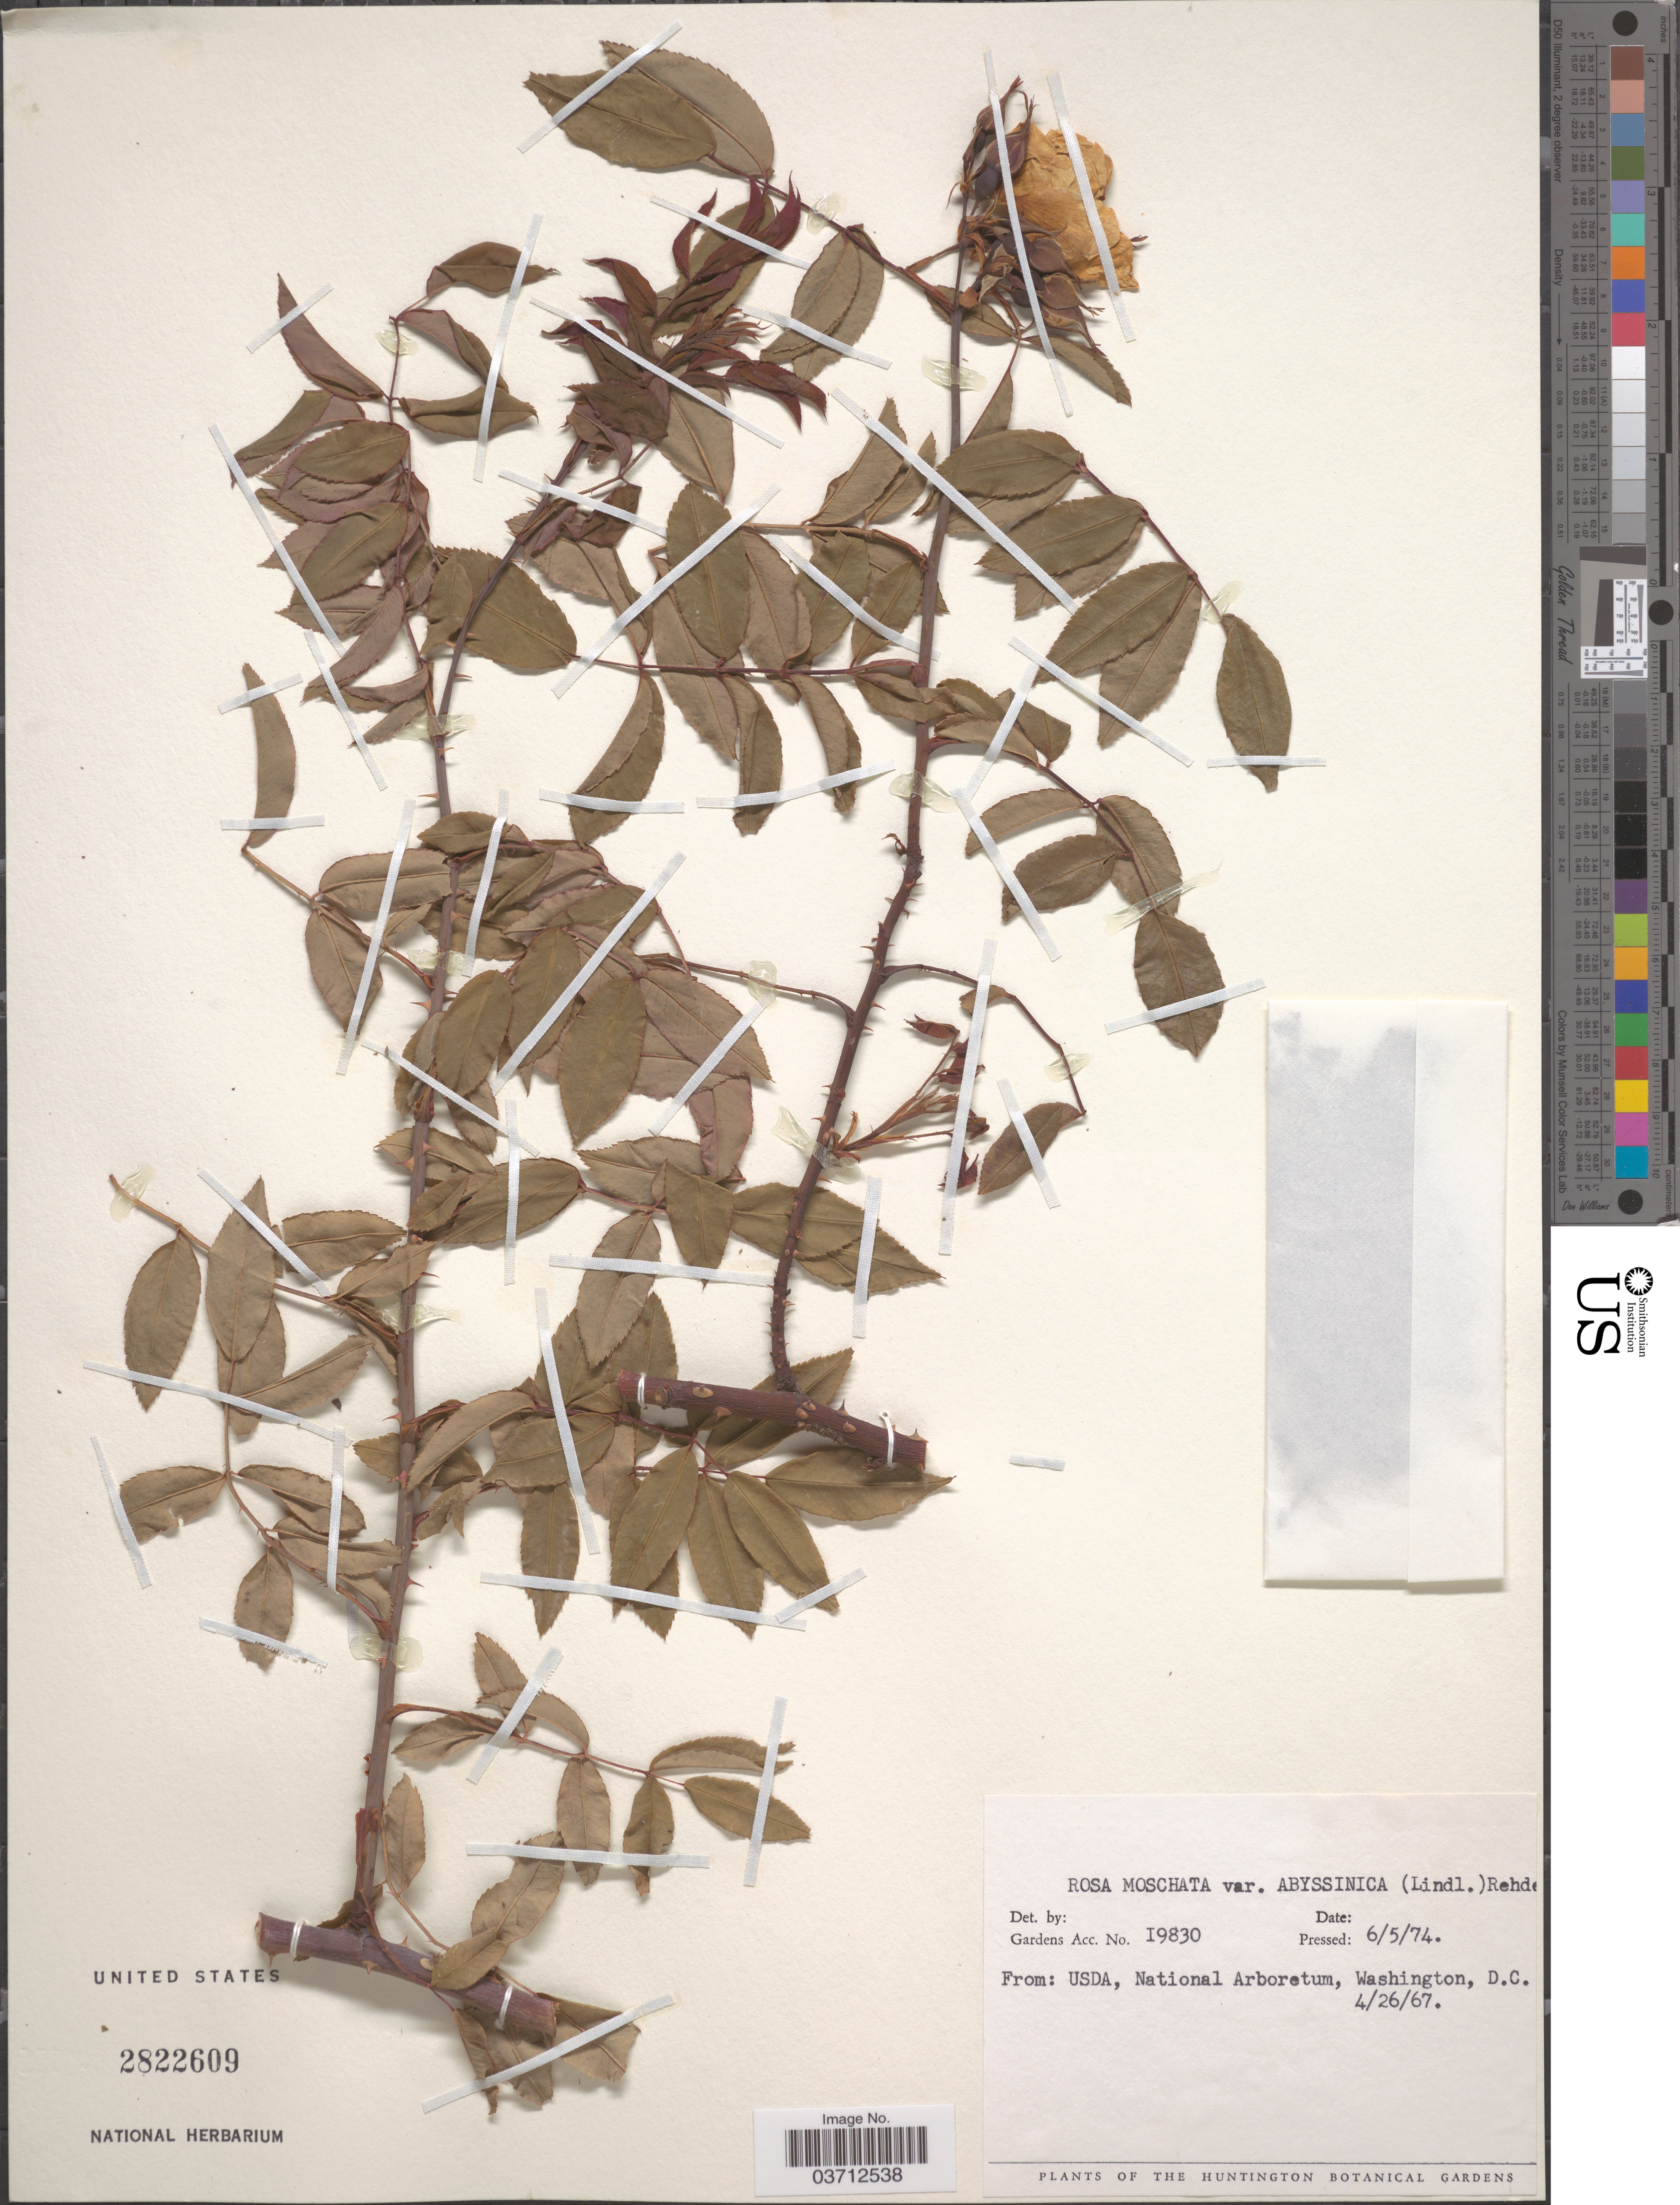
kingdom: Plantae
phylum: Tracheophyta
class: Magnoliopsida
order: Rosales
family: Rosaceae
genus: Rosa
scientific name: Rosa moschata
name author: Herrm.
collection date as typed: Transcribed d/m/y: 5/6/74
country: United States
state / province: District of Columbia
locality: USDA, National Arboretum.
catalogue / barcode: US 2822609